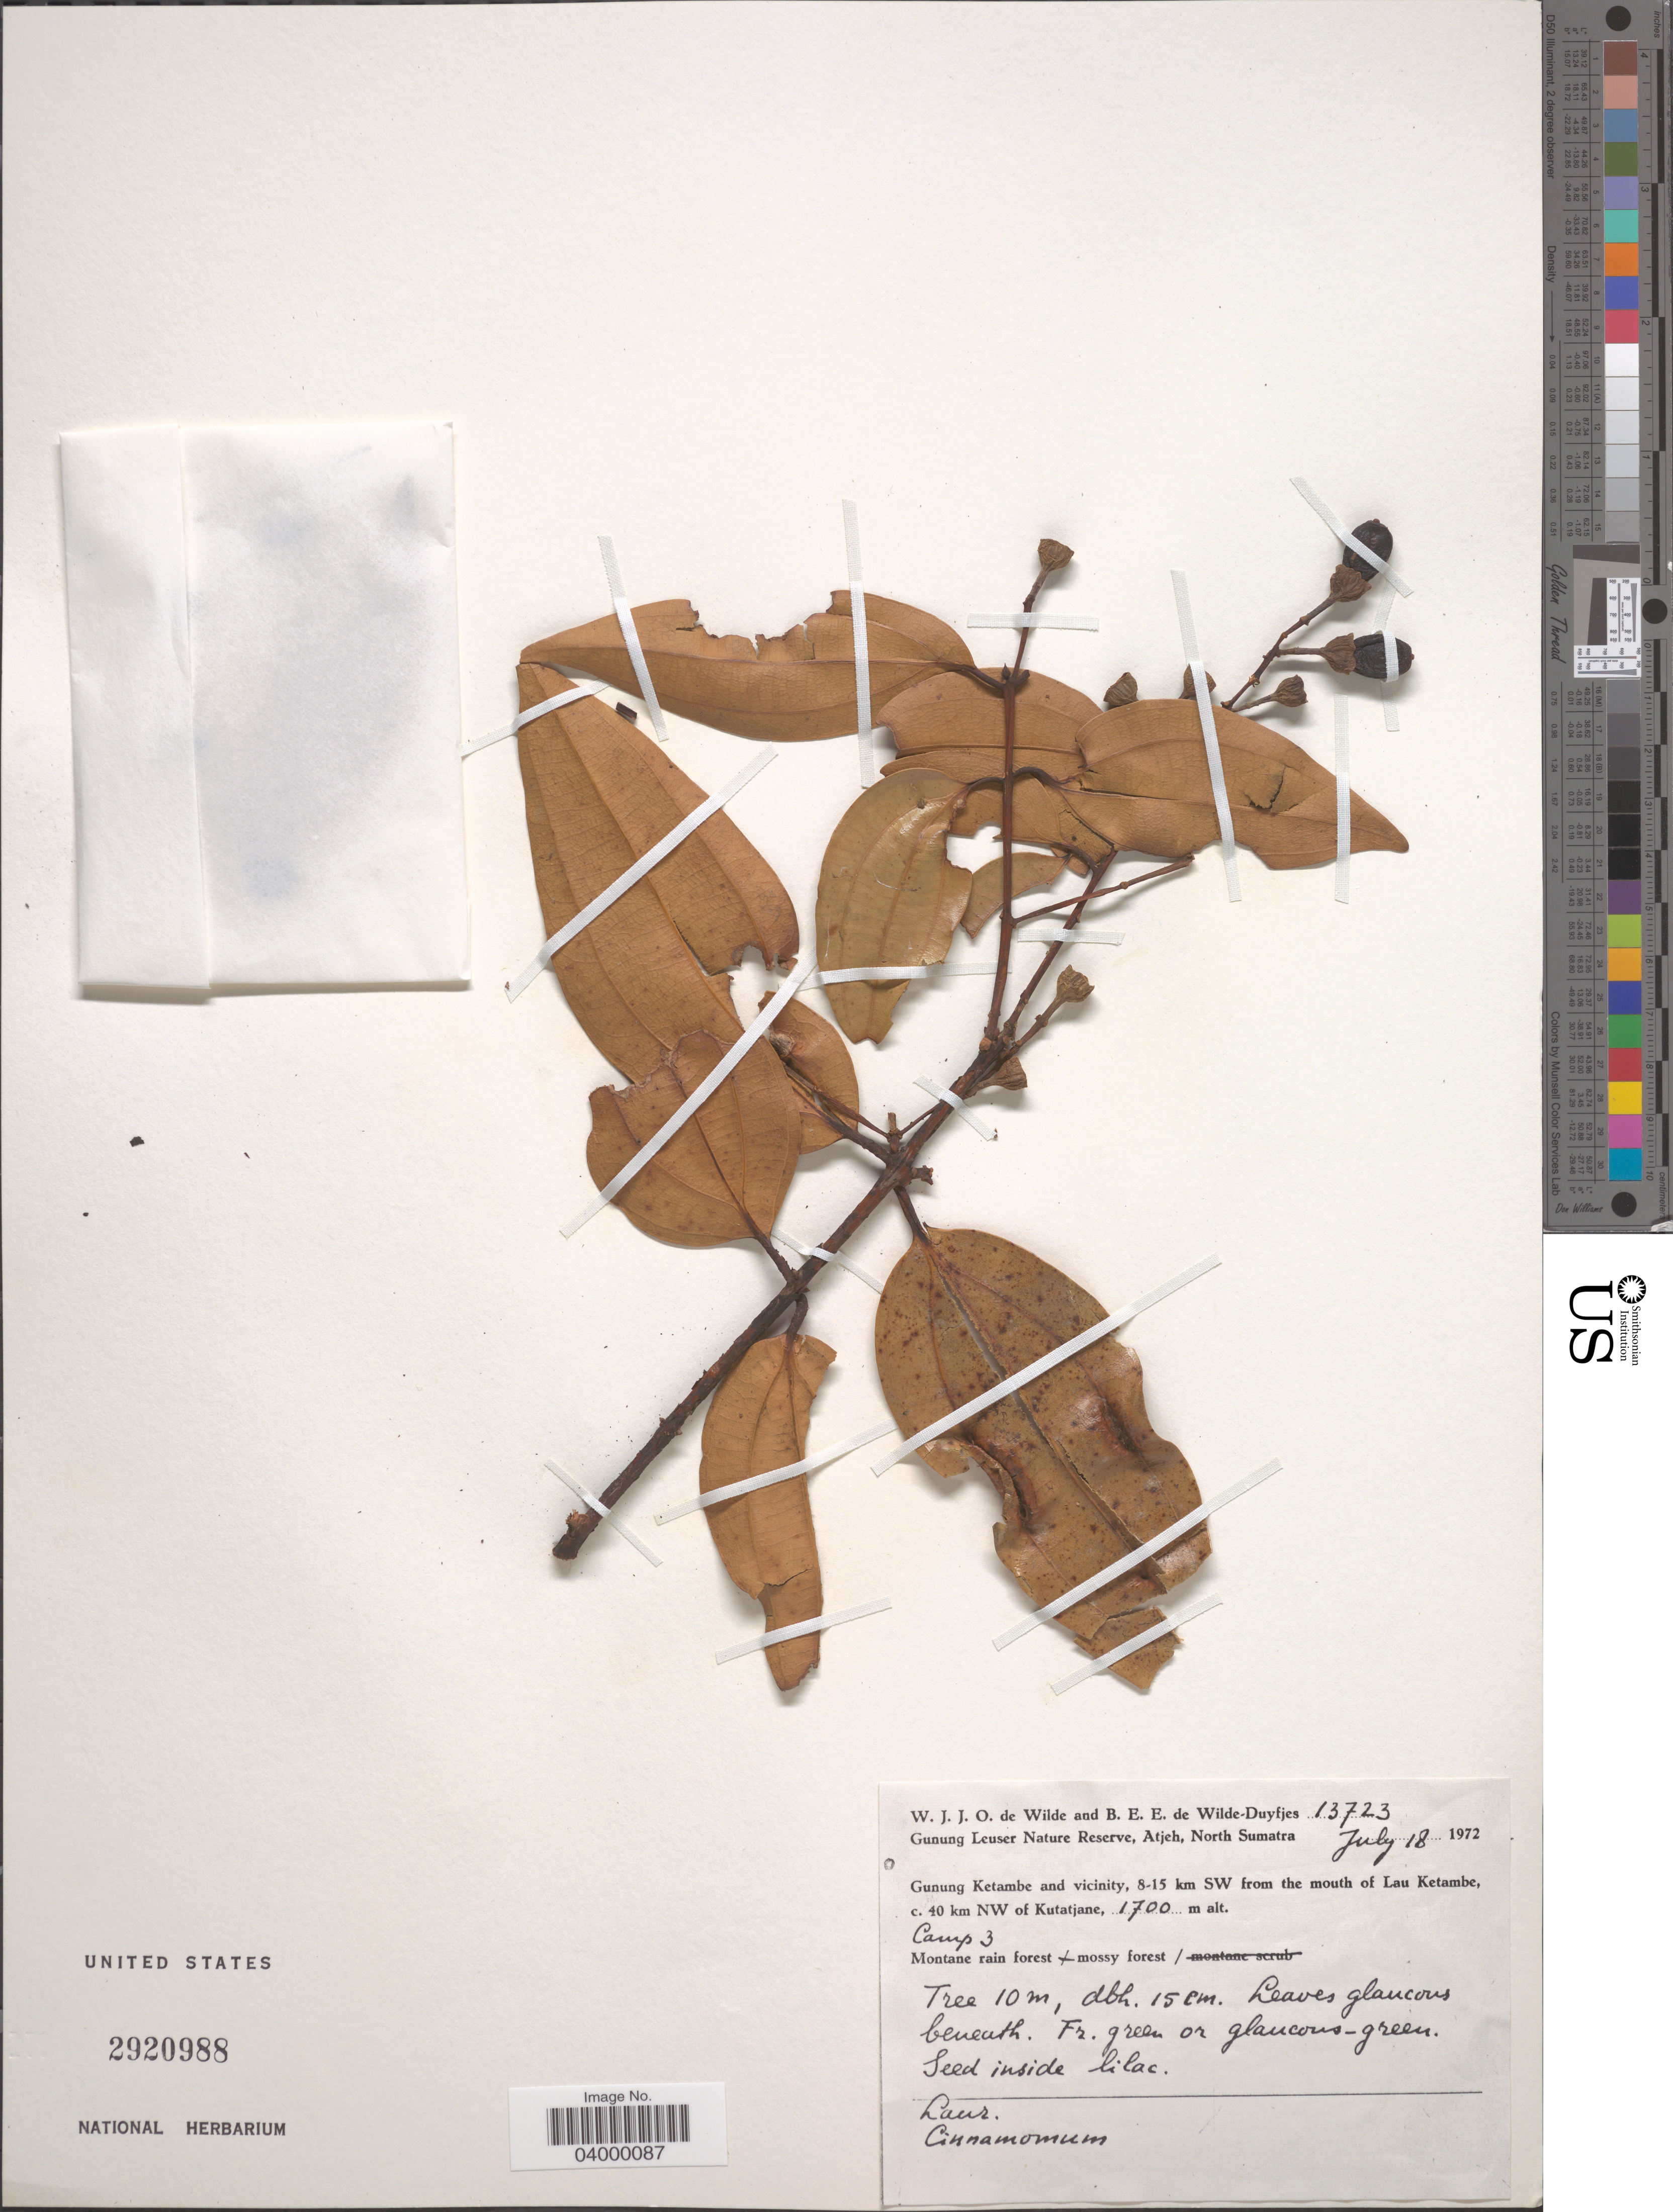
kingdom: Plantae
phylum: Tracheophyta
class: Magnoliopsida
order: Laurales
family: Lauraceae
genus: Cinnamomum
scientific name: Cinnamomum sp.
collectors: W. J. de Wilde & B. E. de Wilde-Duyfjes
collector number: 13723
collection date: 1972-07-18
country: Indonesia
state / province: Sumatra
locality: Gunung Leuser Nature Reserve, Atjeh, North Sumatra. Gunung Ketambe and vicinity, 8-15 km SW from the mouth of Lau Ketambe, c. 40 km NW of Kutatjane. Camp 3.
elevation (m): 1700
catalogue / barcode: US 2920988